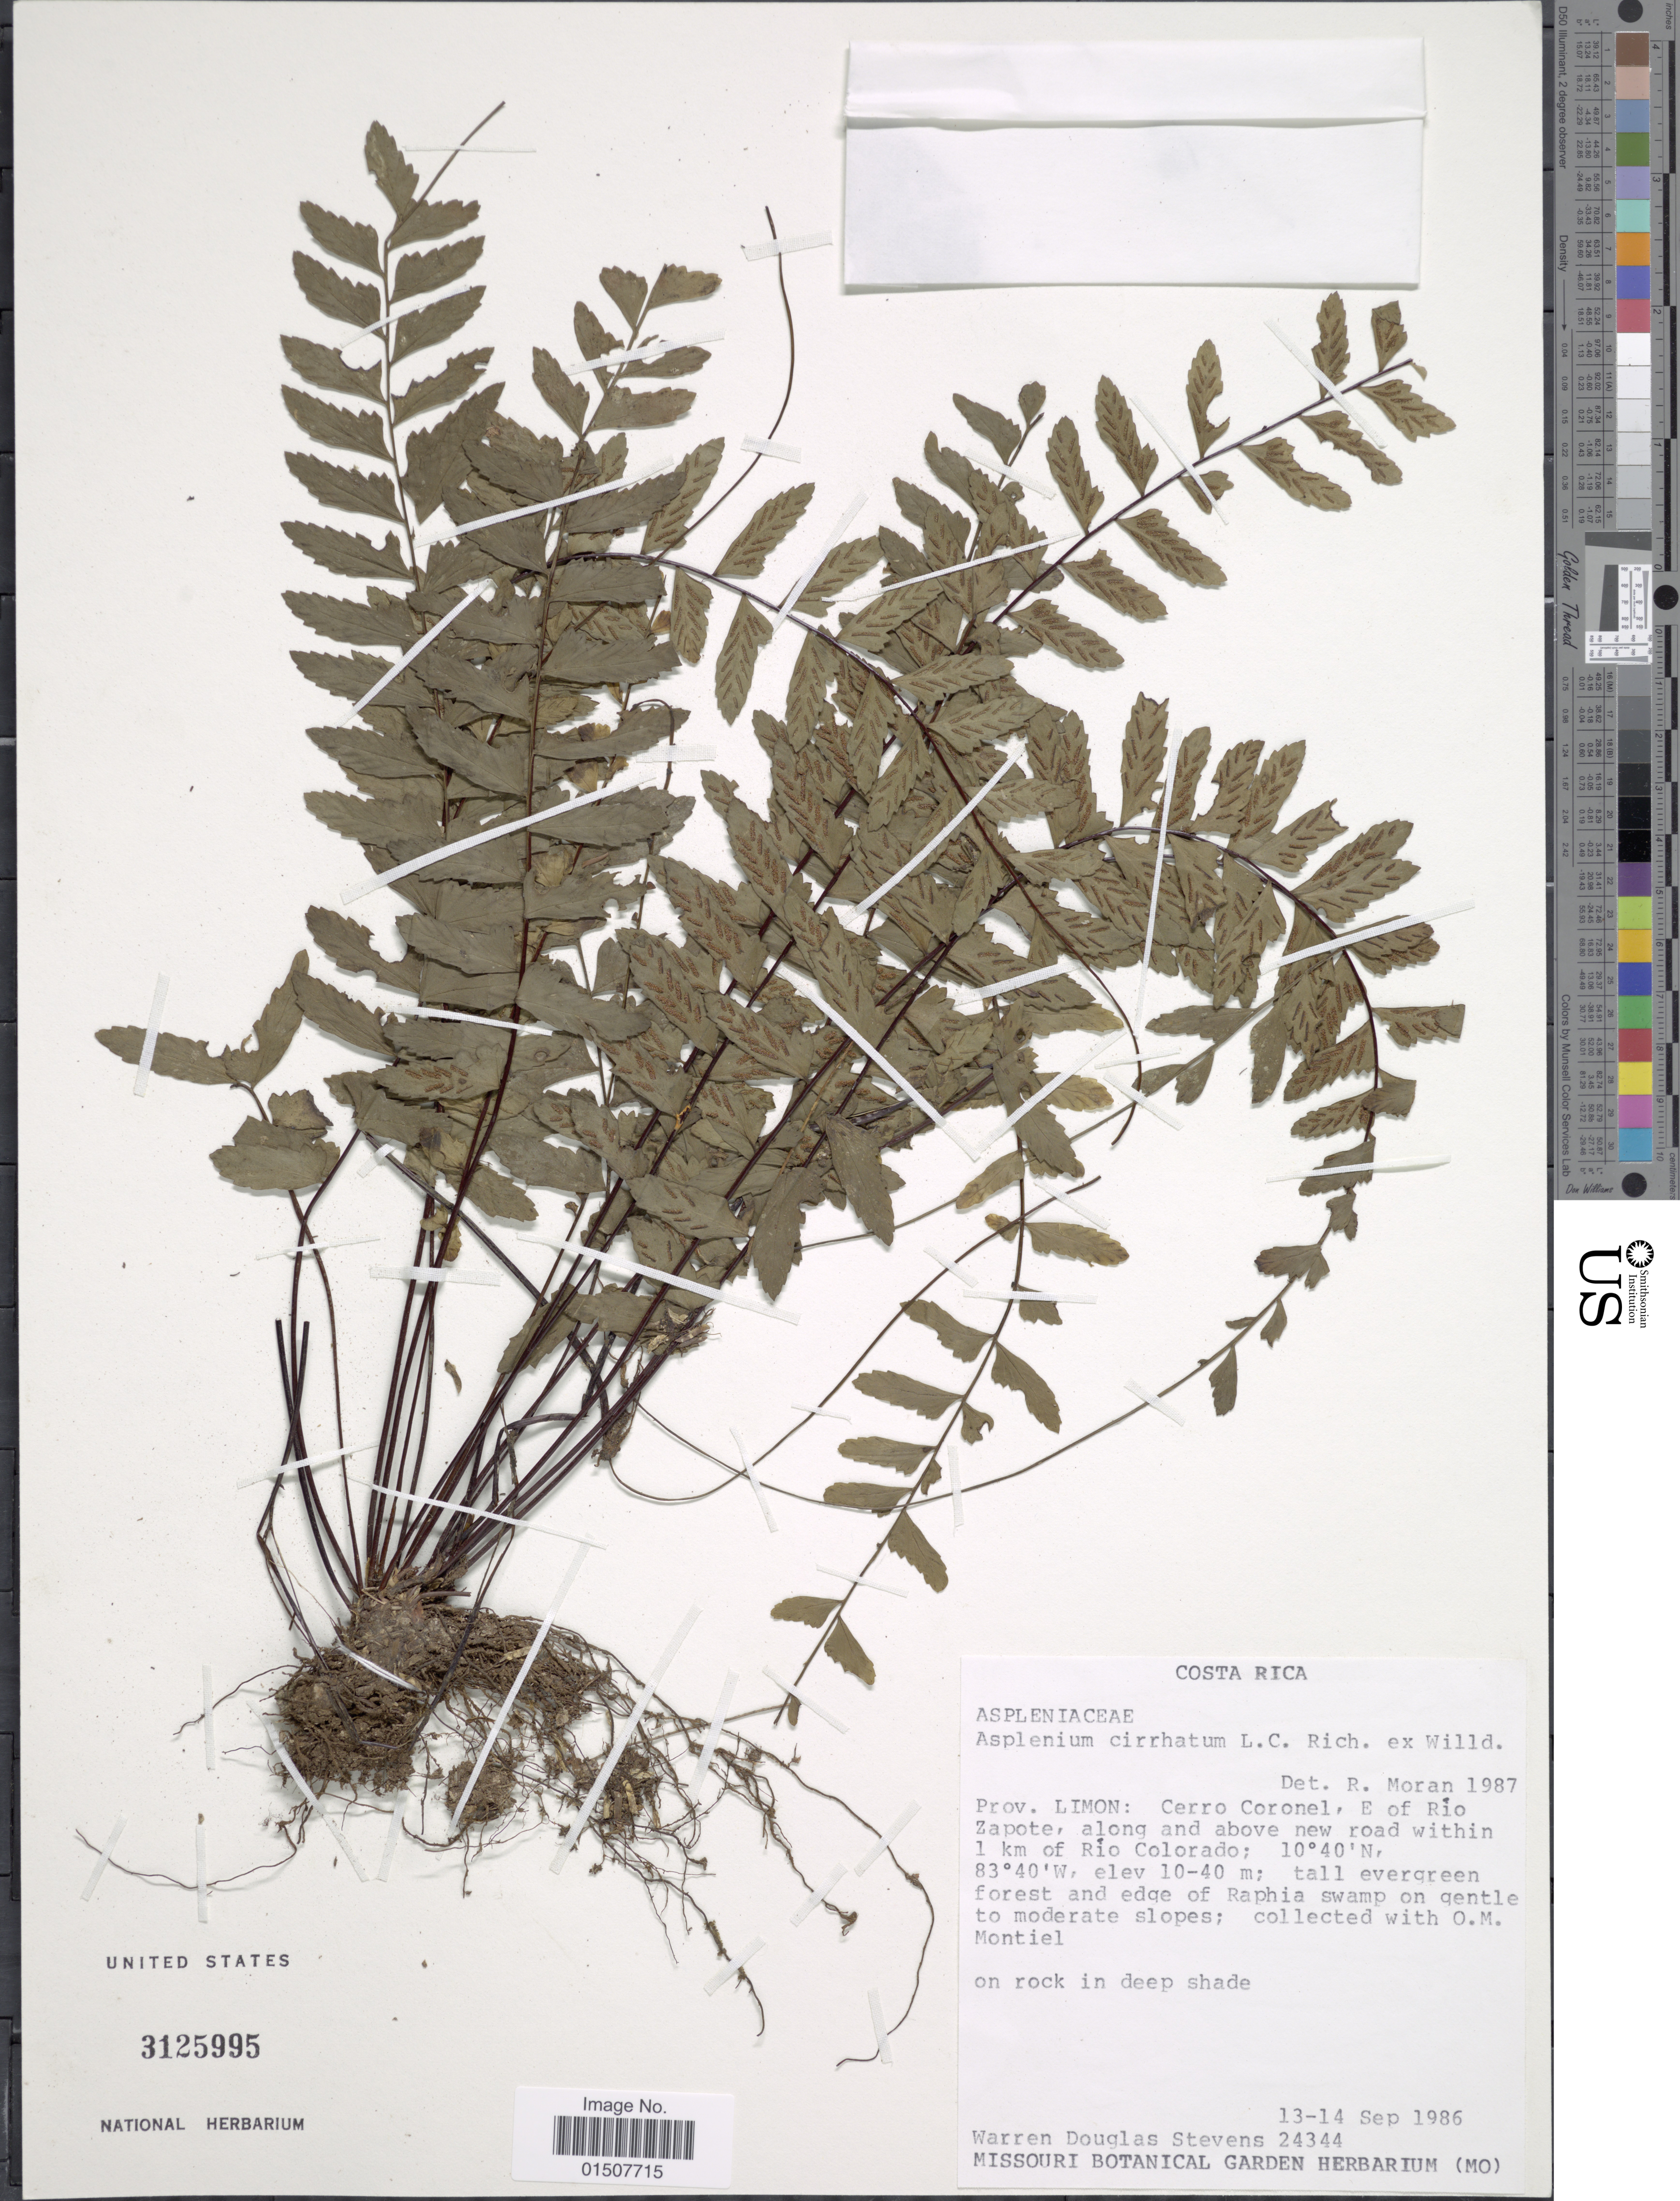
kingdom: Plantae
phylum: Tracheophyta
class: Polypodiopsida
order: Polypodiales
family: Aspleniaceae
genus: Asplenium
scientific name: Asplenium radicans var. cirrhatum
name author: (Rich. ex Willd.) Rosenst.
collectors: W. D. Stevens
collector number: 24344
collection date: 1986-09-13/1986-09-14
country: Costa Rica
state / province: Limón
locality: Prov. Limon: Cerro Coronel, E of Rio Zapote, along and above new road within 1 km of Rio Colorado.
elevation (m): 10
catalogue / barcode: US 3125995